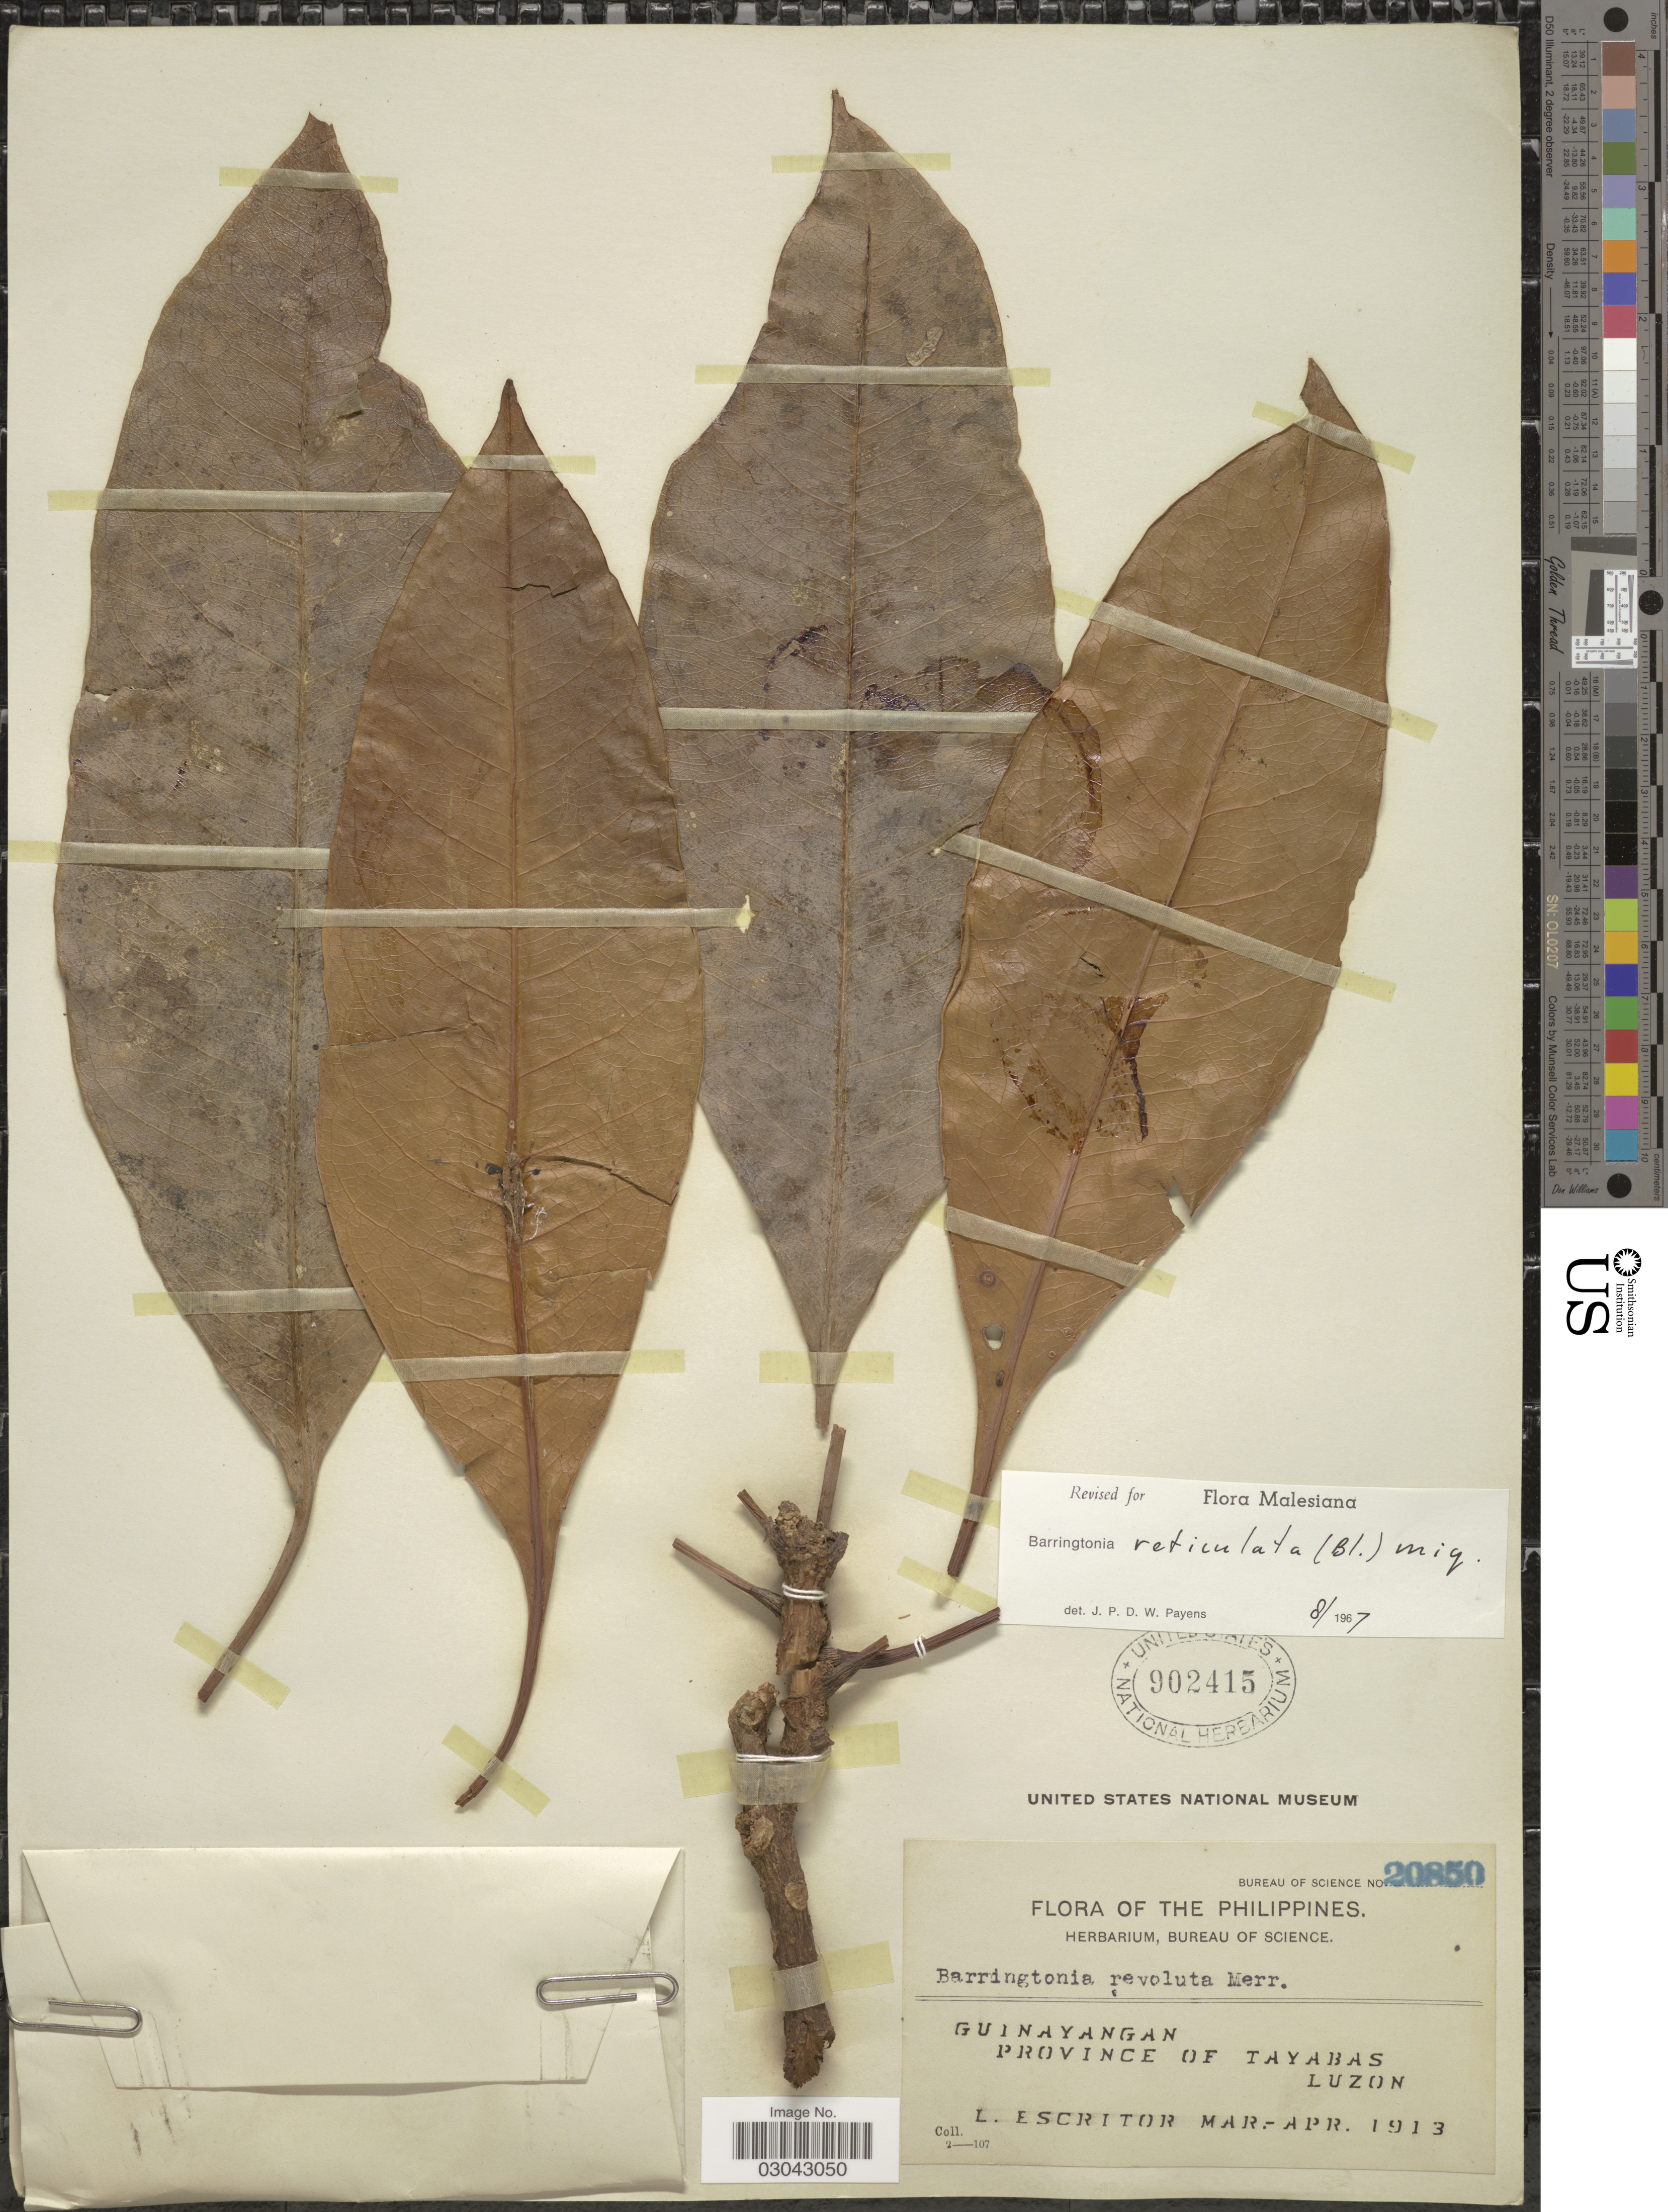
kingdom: Plantae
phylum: Tracheophyta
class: Magnoliopsida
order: Ericales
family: Lecythidaceae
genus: Barringtonia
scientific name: Barringtonia reticulata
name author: (Blume) Miq.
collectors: L. Escritor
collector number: Bureau of Science 20850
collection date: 1913-03/1913-04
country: Philippines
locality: Guinayangan, Province of Tayabas, Luzon.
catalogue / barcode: US 902415